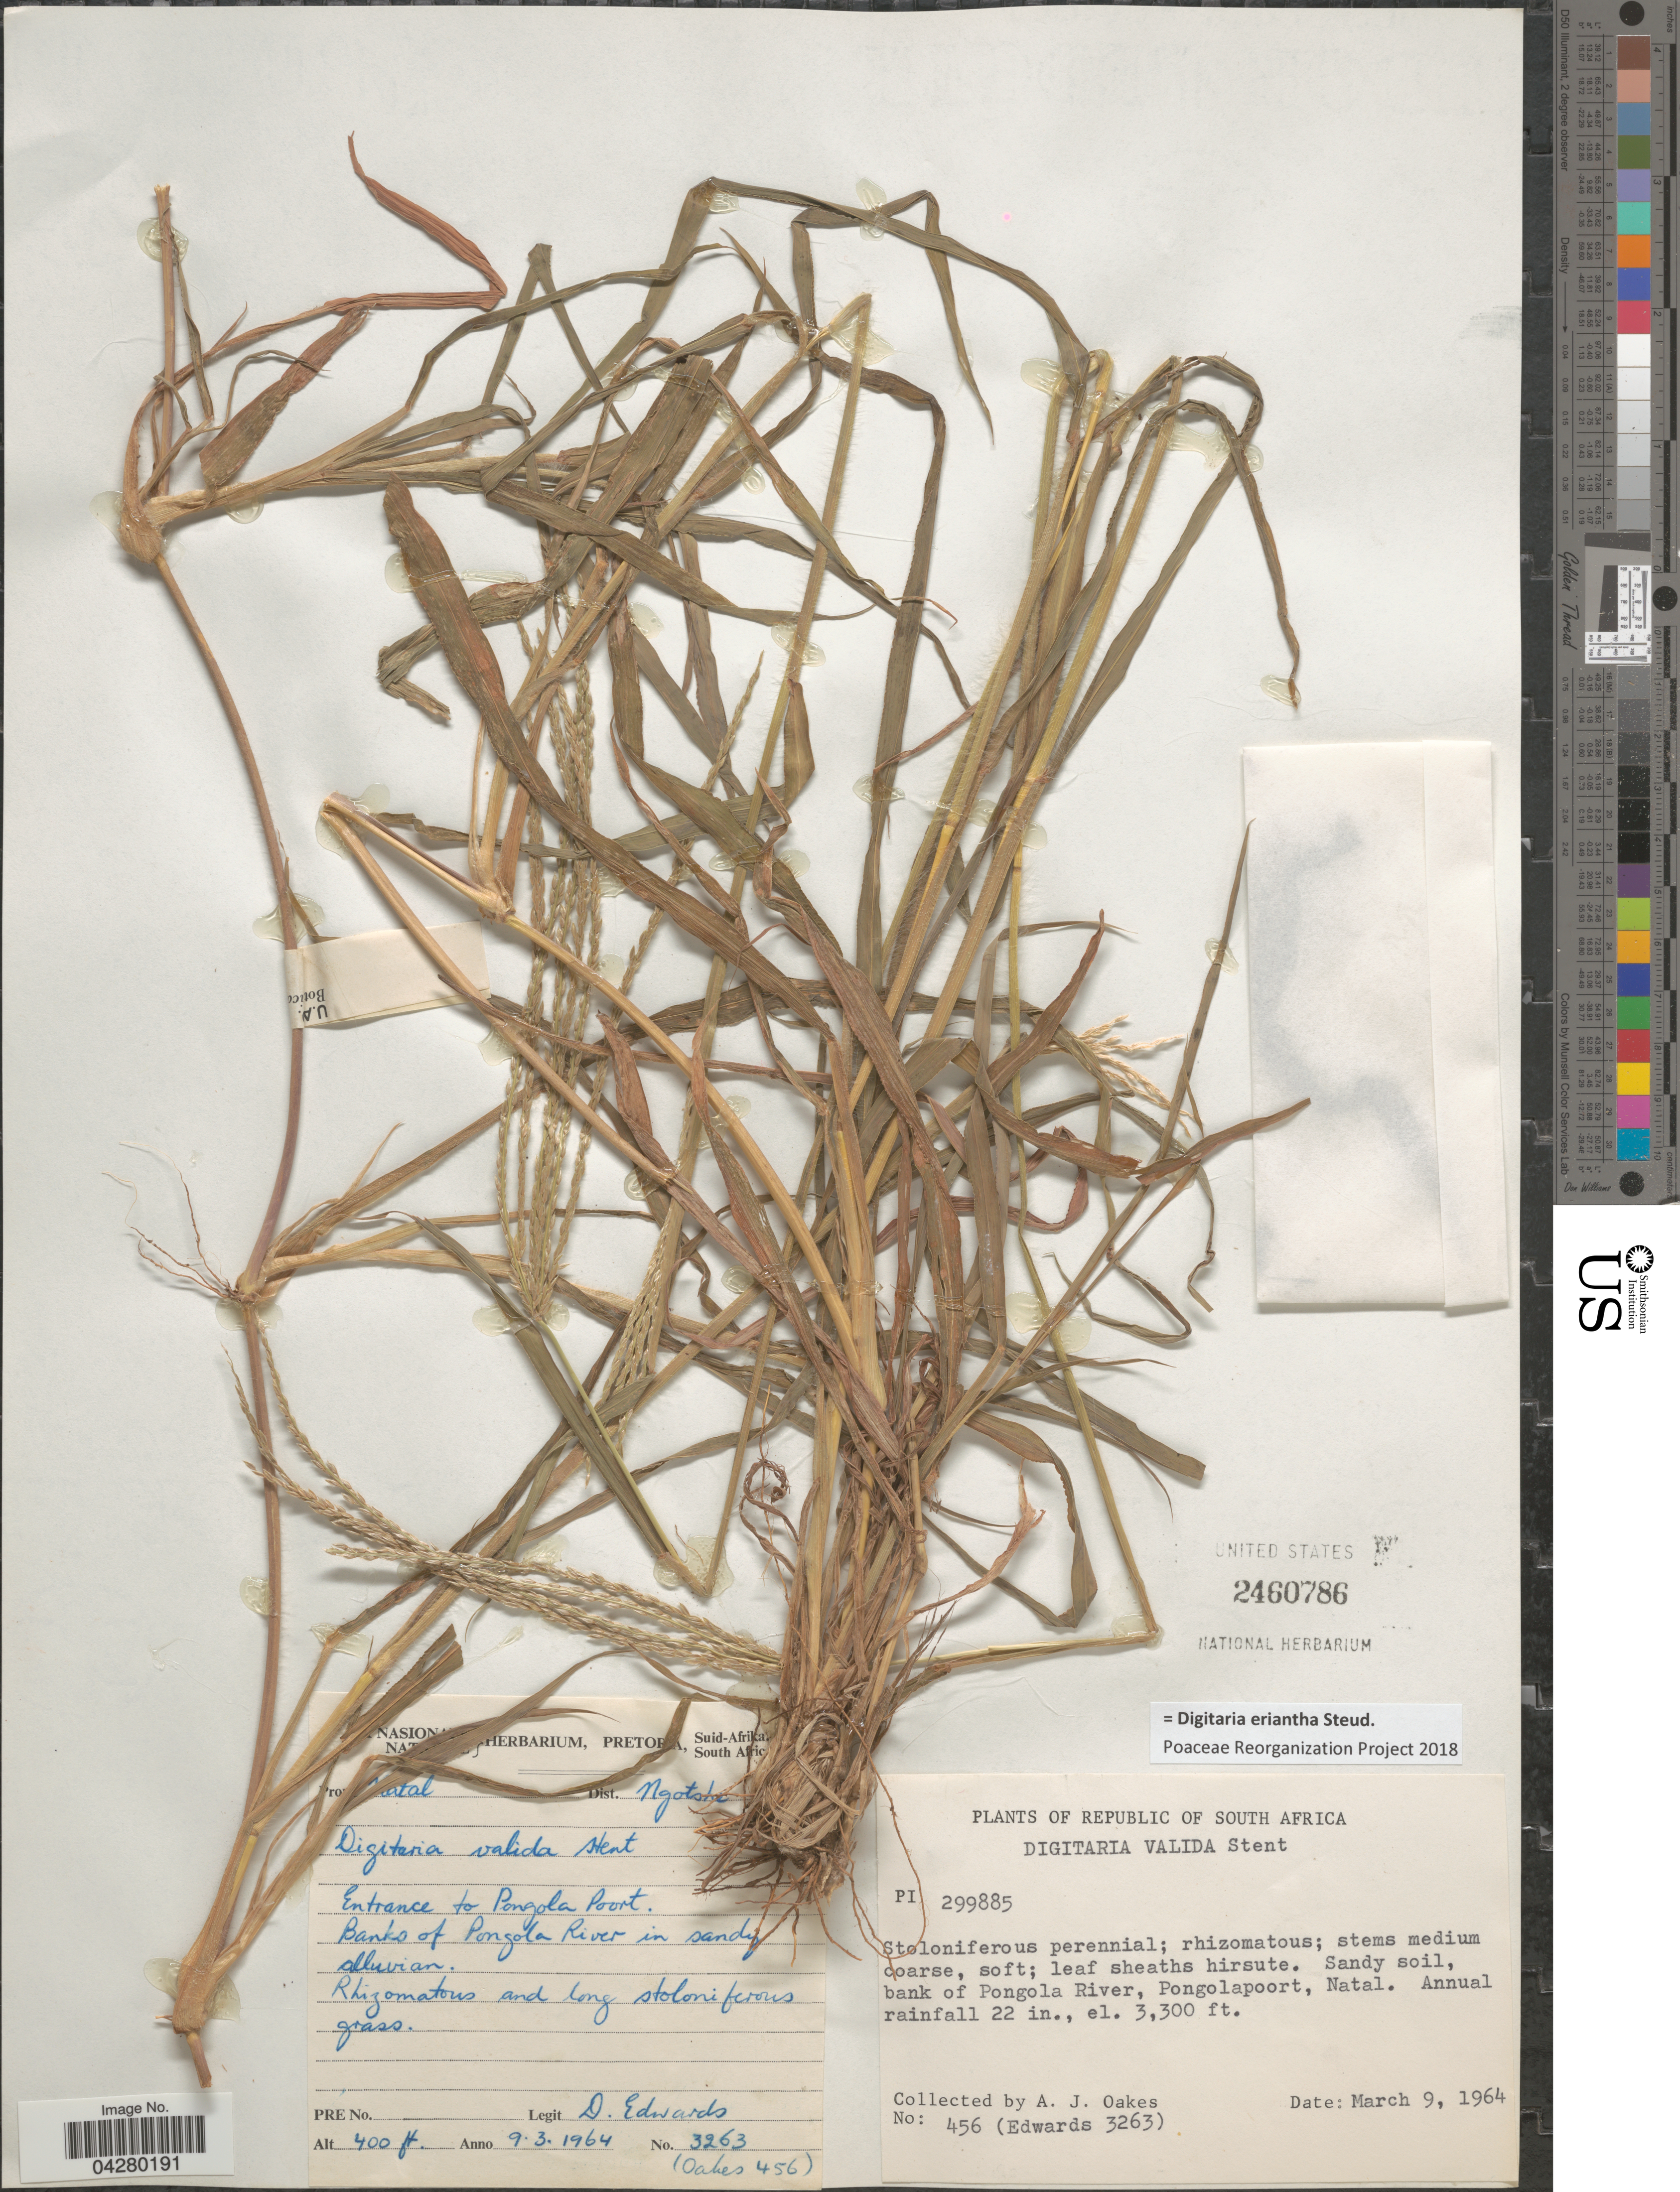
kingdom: Plantae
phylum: Tracheophyta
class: Liliopsida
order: Poales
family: Poaceae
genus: Digitaria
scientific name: Digitaria eriantha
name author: Steud.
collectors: D. Edwards & A. Oakes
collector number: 3263/456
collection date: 1964-03-09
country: South Africa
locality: Prov. Natal. Dist. Ngots [illegible text]. Entrance to Pongola Poort. Banks of Pongola River in sandy alluvian. Sandy soil, bank of Pongola River, Pongolapoort, Natal.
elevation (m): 122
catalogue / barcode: US 2460786